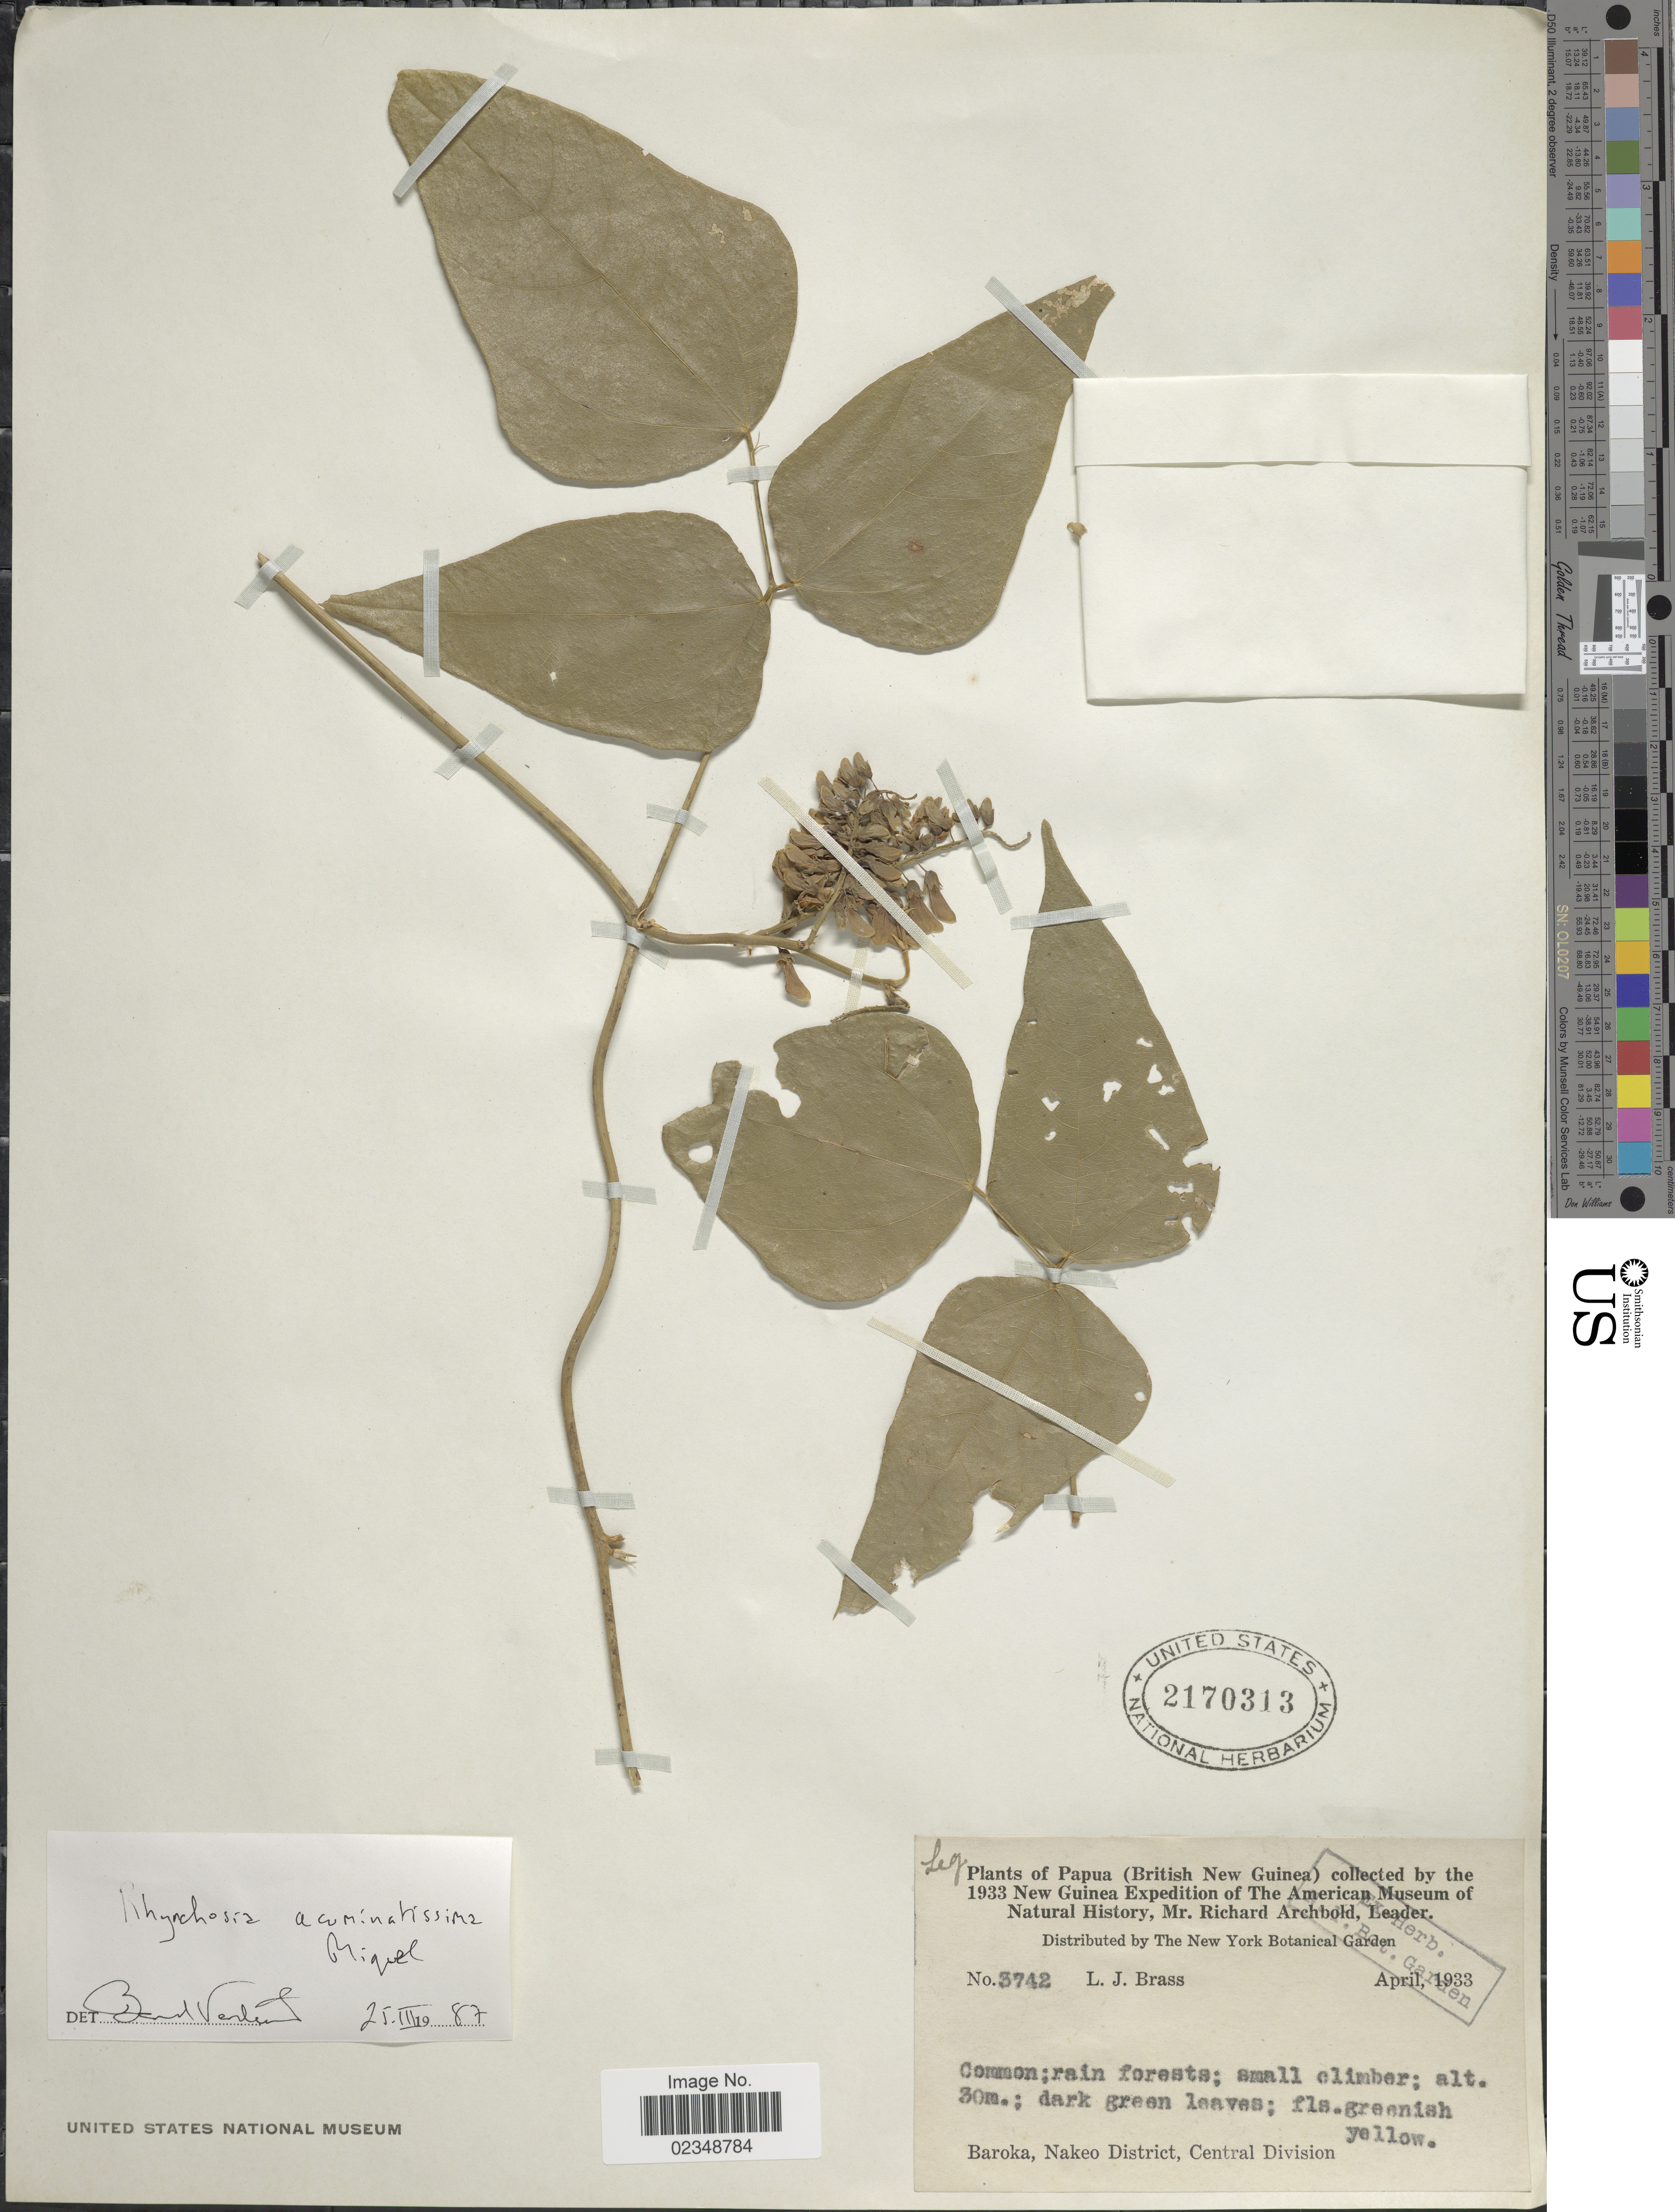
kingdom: Plantae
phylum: Tracheophyta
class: Magnoliopsida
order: Fabales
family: Fabaceae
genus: Rhynchosia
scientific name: Rhynchosia acuminatissima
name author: Miq.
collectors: L. J. Brass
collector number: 3742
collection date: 1933-04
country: Papua New Guinea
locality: Papua (British New Guinea). Baroka, Nakeo District, Central Division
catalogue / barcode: US 2170313